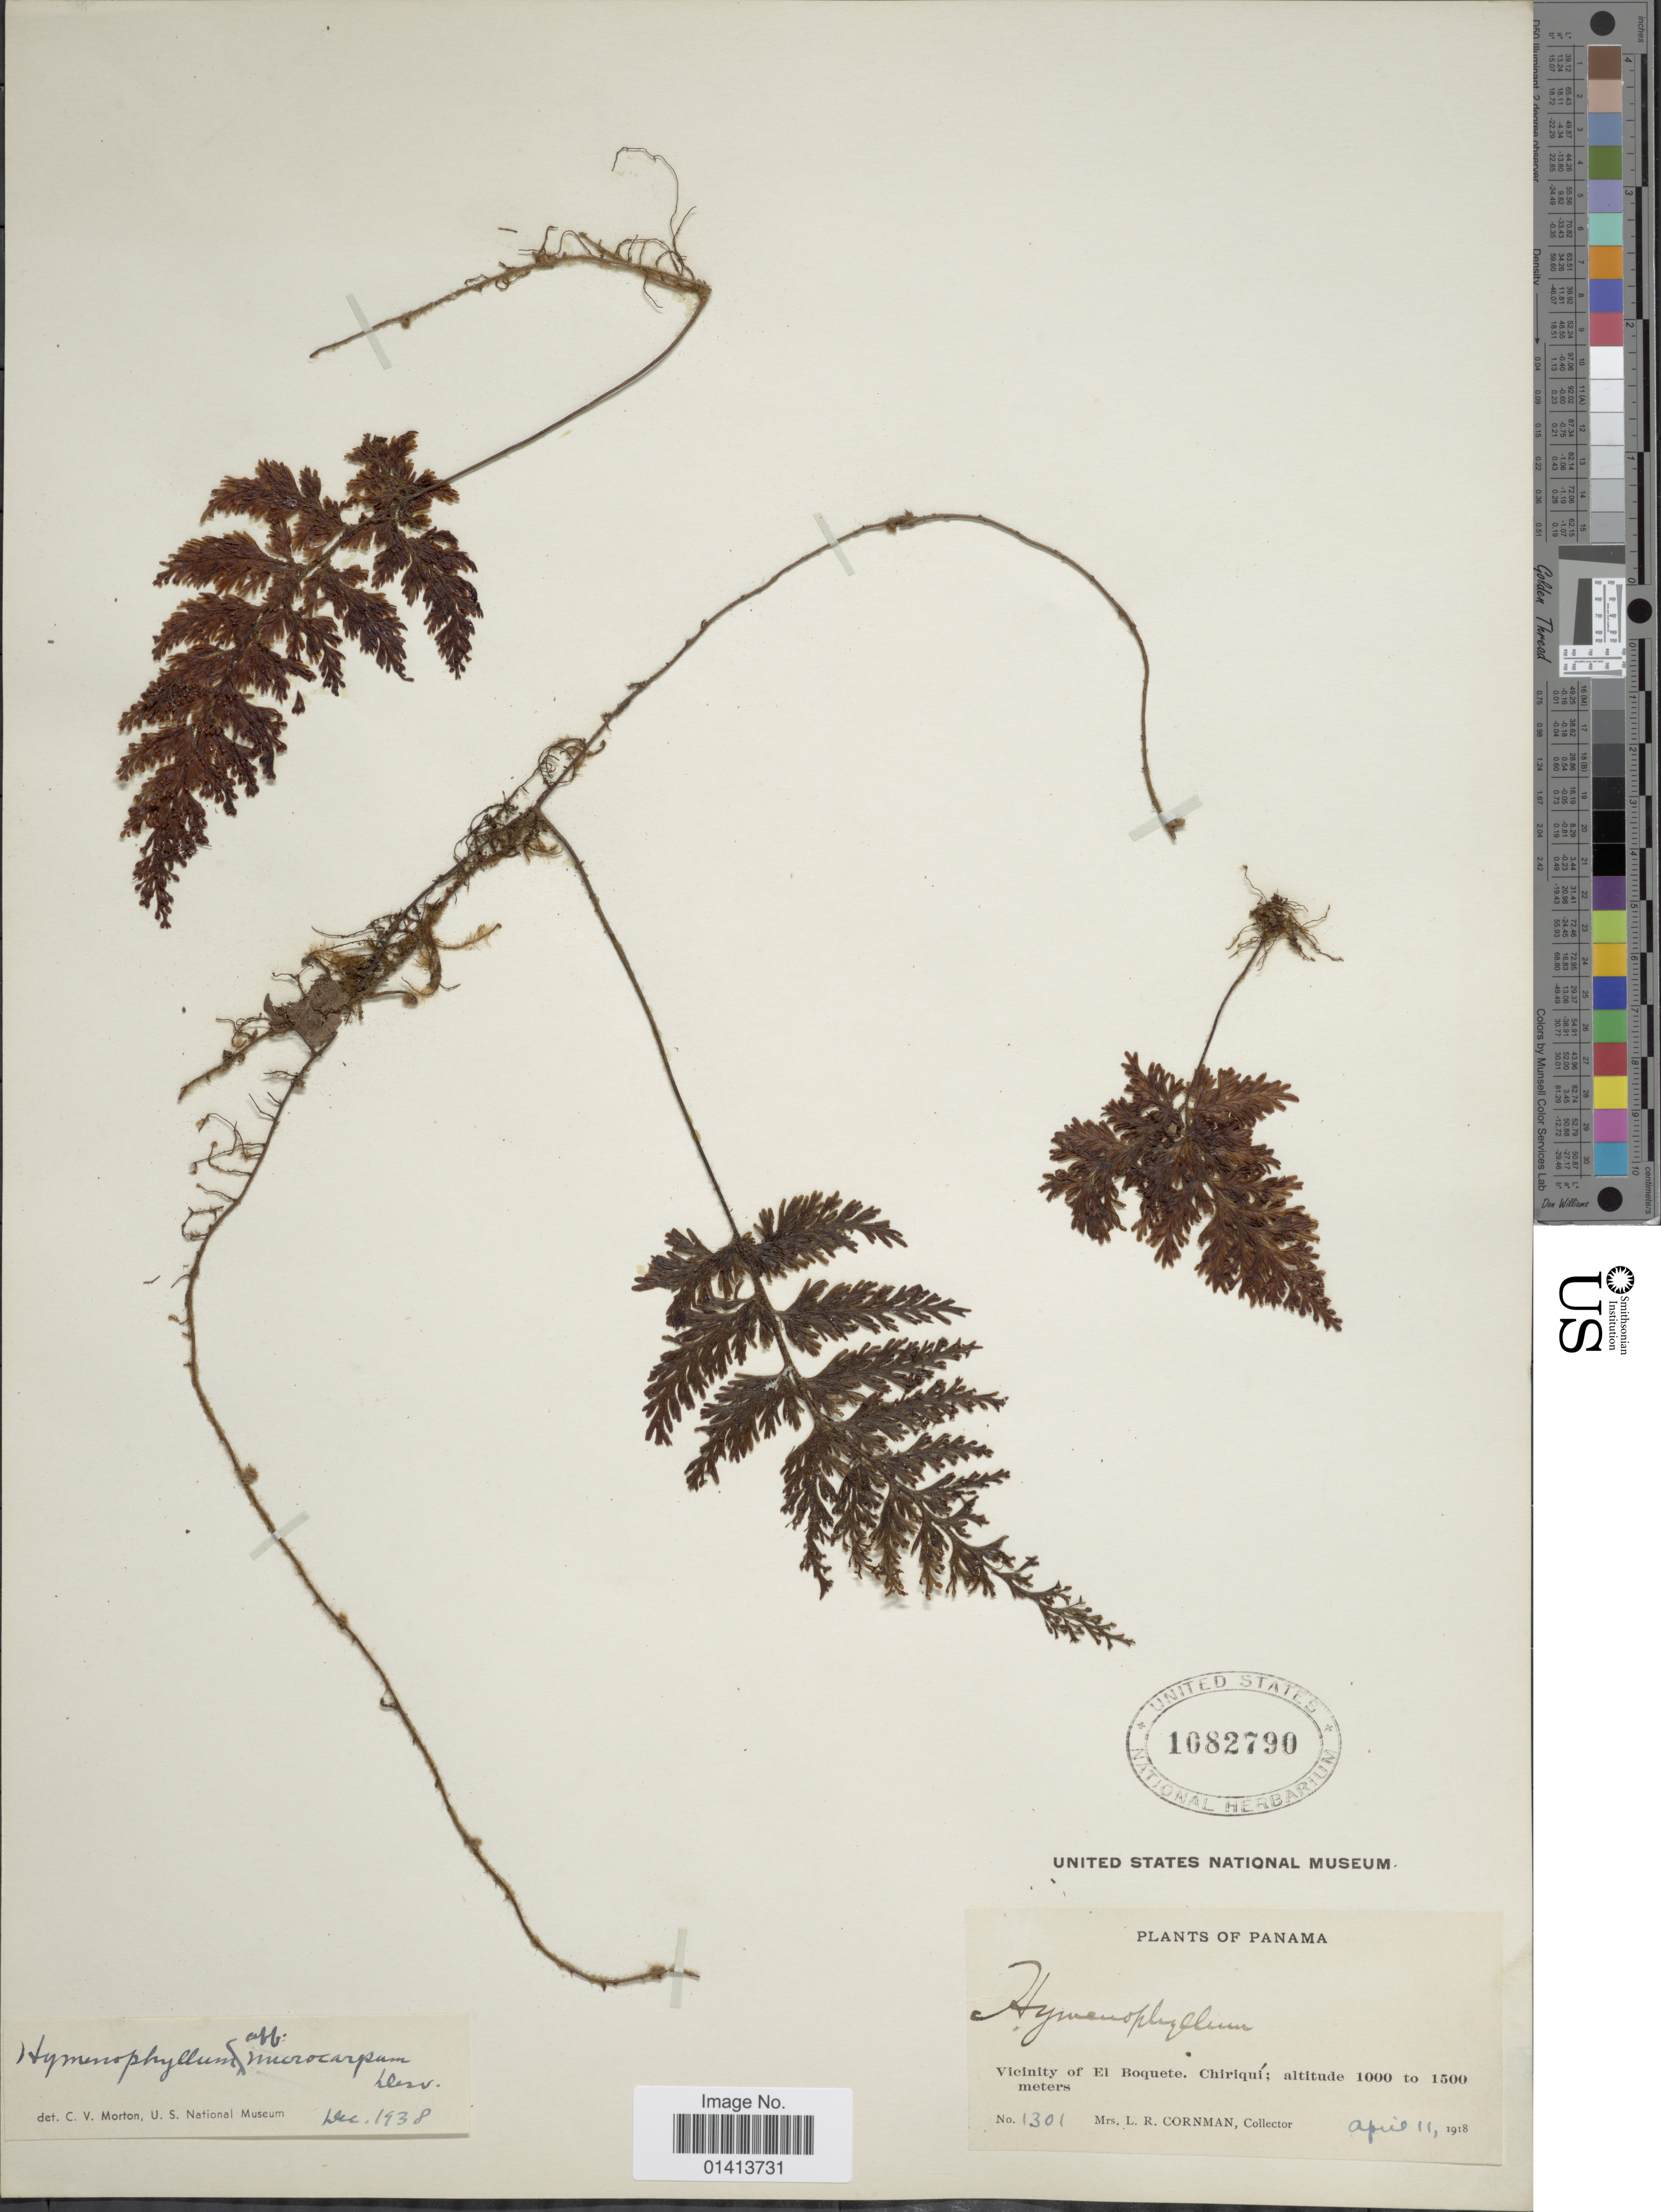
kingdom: Plantae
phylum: Tracheophyta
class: Polypodiopsida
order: Hymenophyllales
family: Hymenophyllaceae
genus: Hymenophyllum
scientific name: Hymenophyllum consanguineum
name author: C.V. Morton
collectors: L. Cornman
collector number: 1301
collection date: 1918-04-11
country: Panama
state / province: Chiriqui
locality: Vicinity of El Boquete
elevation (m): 1000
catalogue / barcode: US 1082790